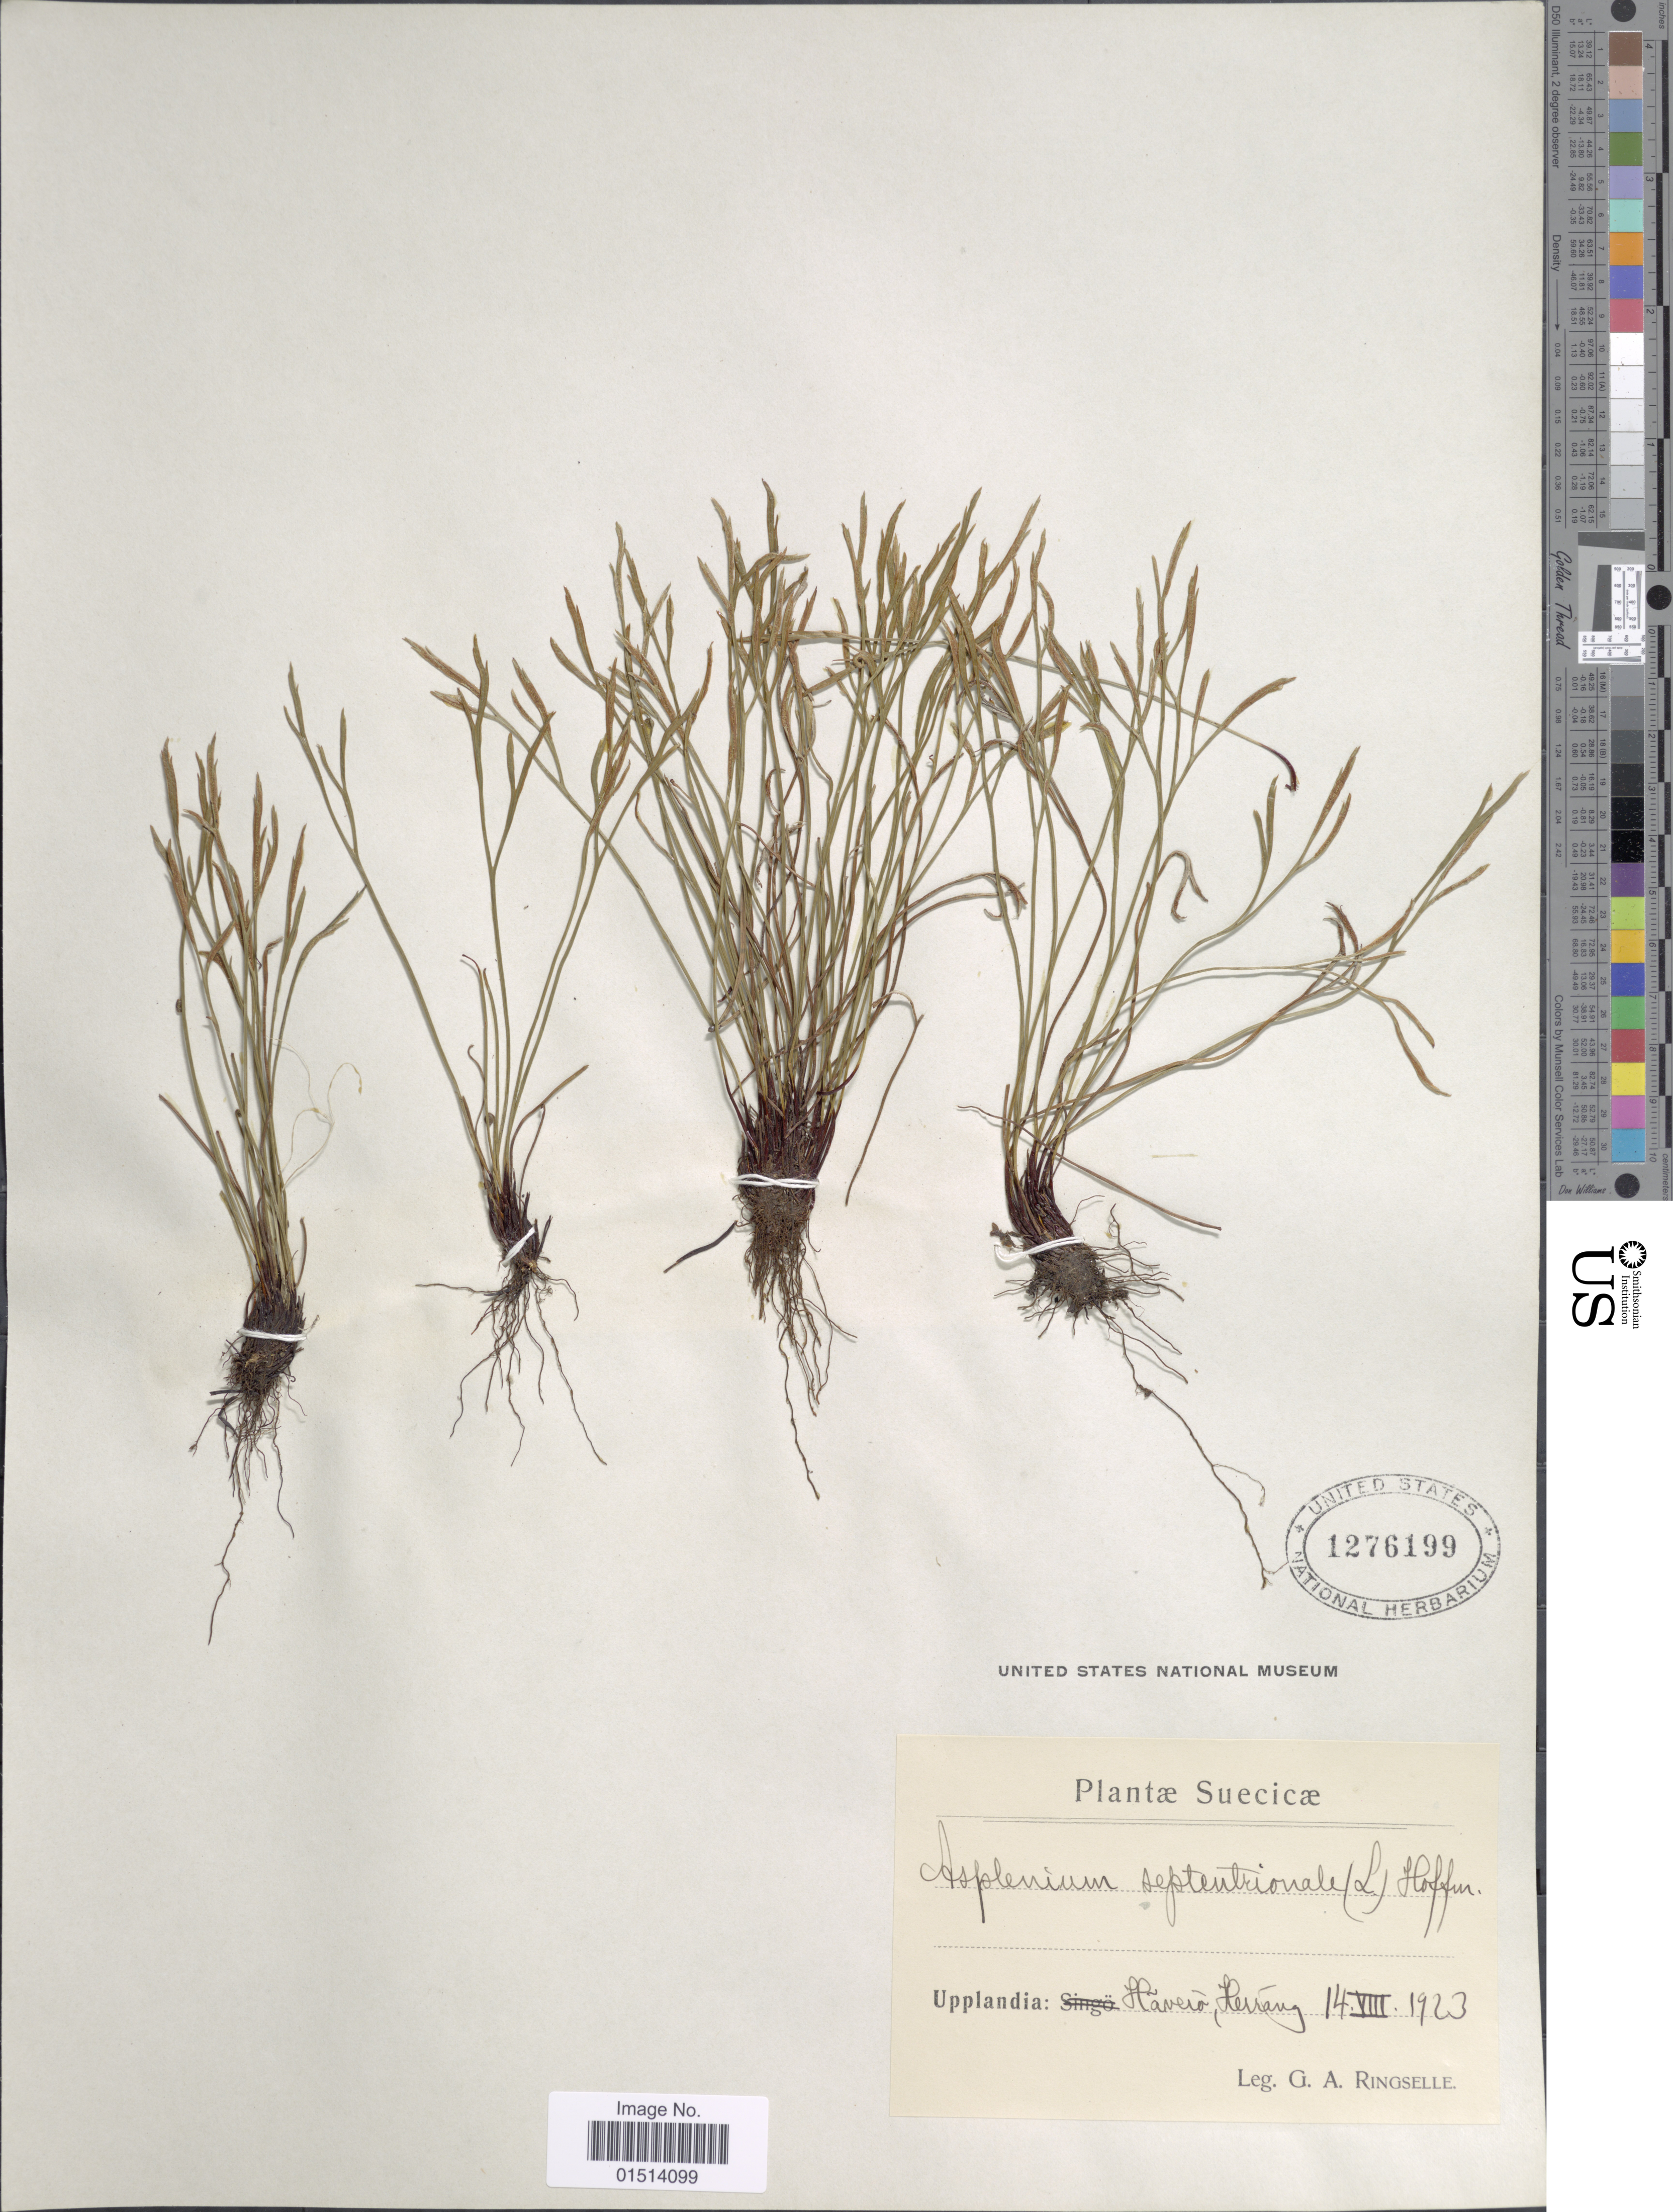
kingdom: Plantae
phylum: Tracheophyta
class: Polypodiopsida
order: Polypodiales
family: Aspleniaceae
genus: Asplenium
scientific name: Asplenium septentrionale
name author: (L.) Hoffm.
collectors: G. Ringselle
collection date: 1923-08-14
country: Sweden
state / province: Stockholm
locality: Haverö, Herräng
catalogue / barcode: US 1276199